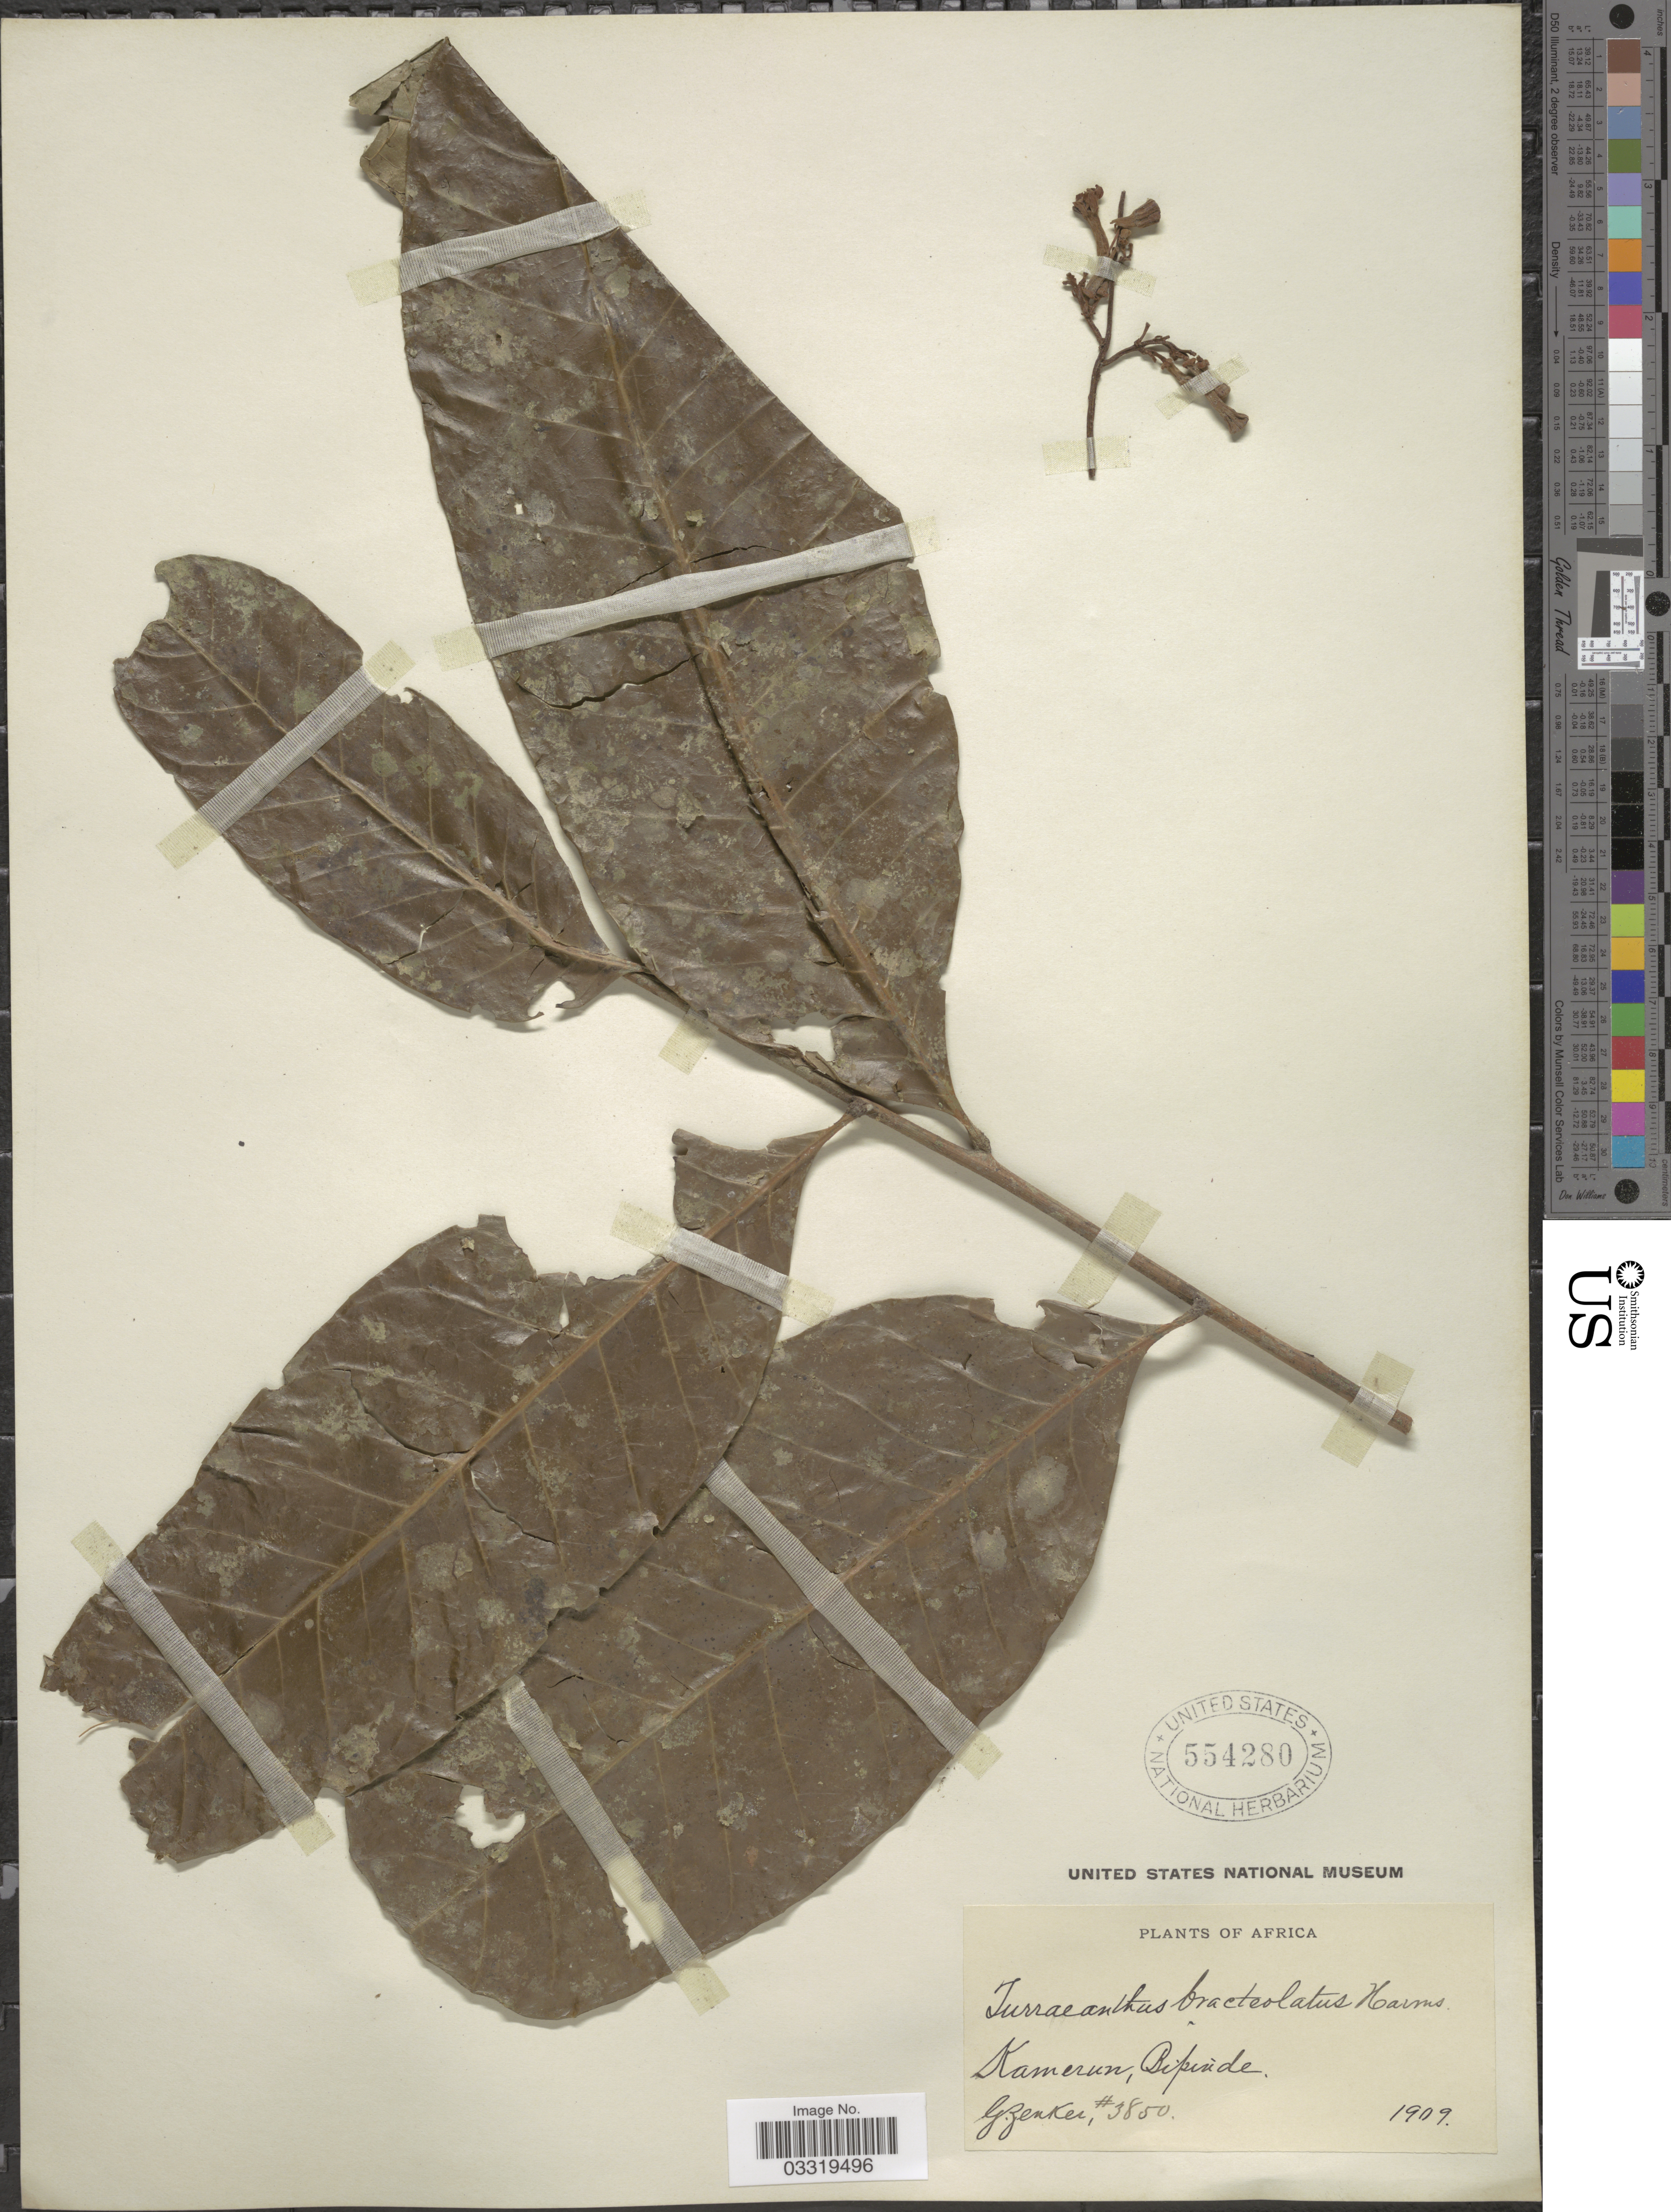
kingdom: Plantae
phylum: Tracheophyta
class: Magnoliopsida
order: Sapindales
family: Meliaceae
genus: Turraeanthus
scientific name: Turraeanthus bracteolatus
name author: Harms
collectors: G. A. Zenker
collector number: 3850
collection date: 1909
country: Cameroon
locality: Kamerun, Bipinde.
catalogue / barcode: US 554280